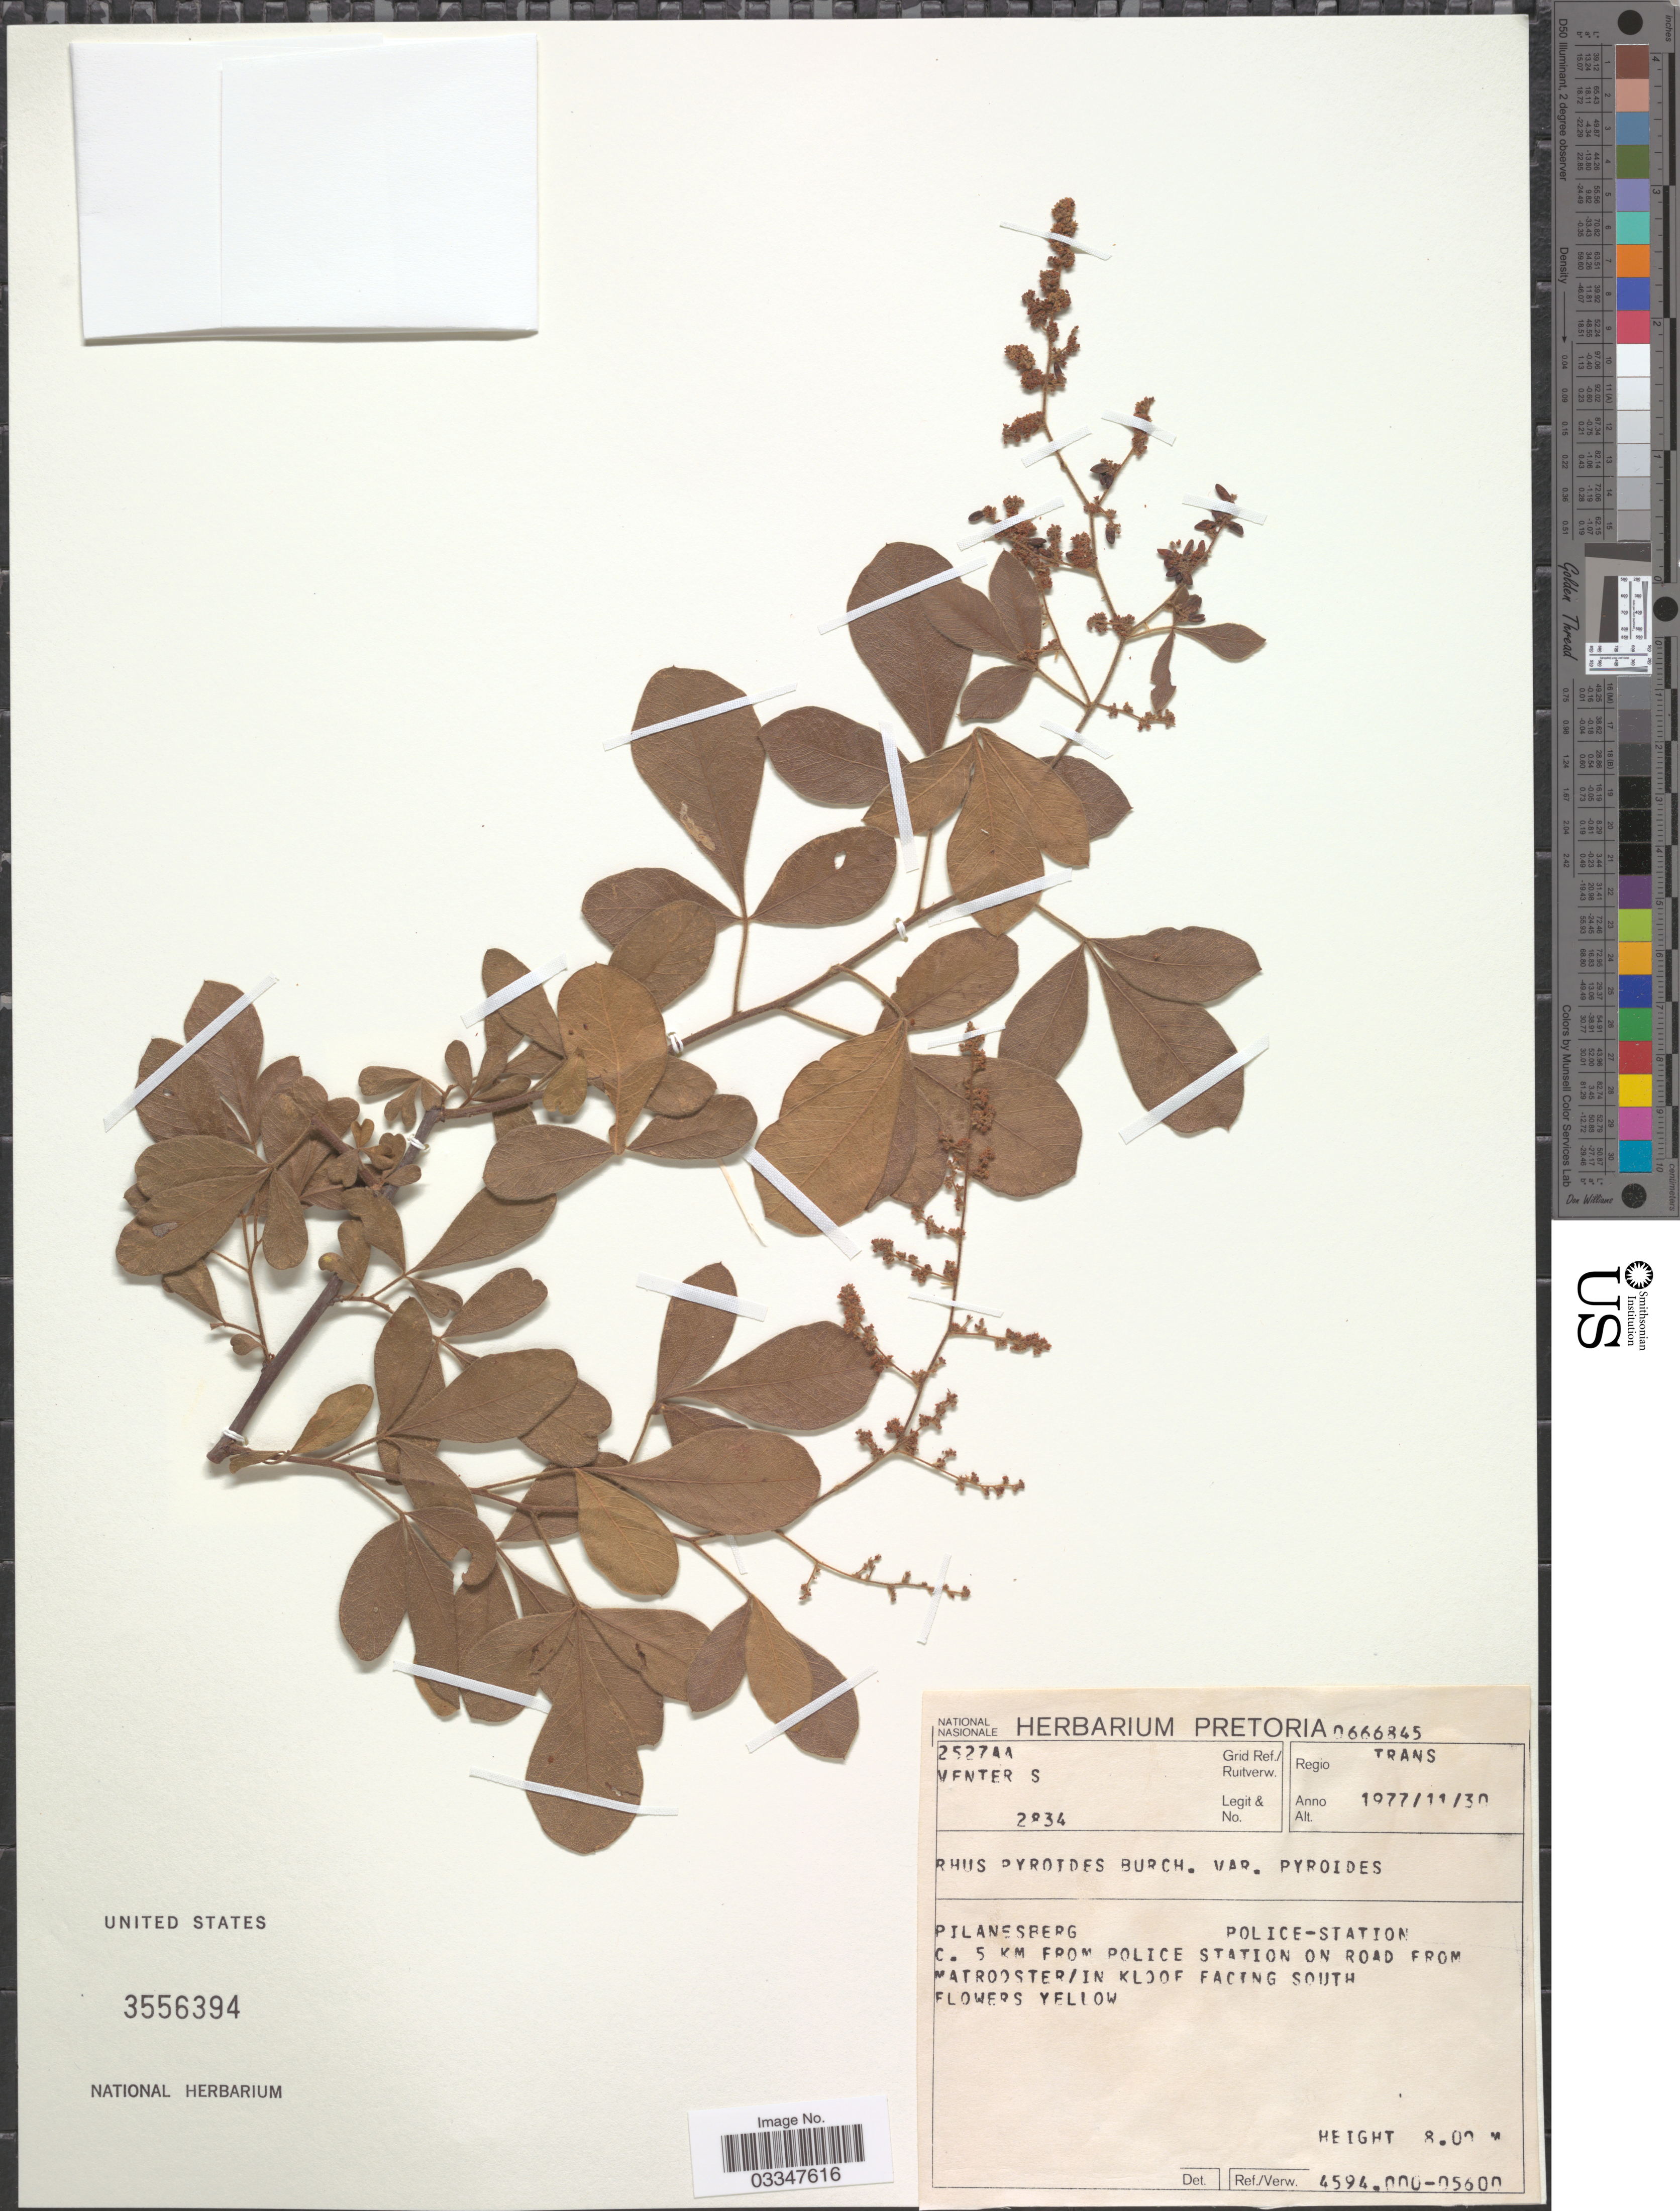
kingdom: Plantae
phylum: Tracheophyta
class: Magnoliopsida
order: Sapindales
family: Anacardiaceae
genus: Rhus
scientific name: Rhus pyroides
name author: Burch.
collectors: S. Venter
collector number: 2834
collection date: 1977-11-30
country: South Africa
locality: Regio Trans. Grid. Ref./ Ruitverw. 2527AA. Pilanesberg Police-Station c. 5 km from Police Station on road from Matrooster/ in Kloof facing South.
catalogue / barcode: US 3556394